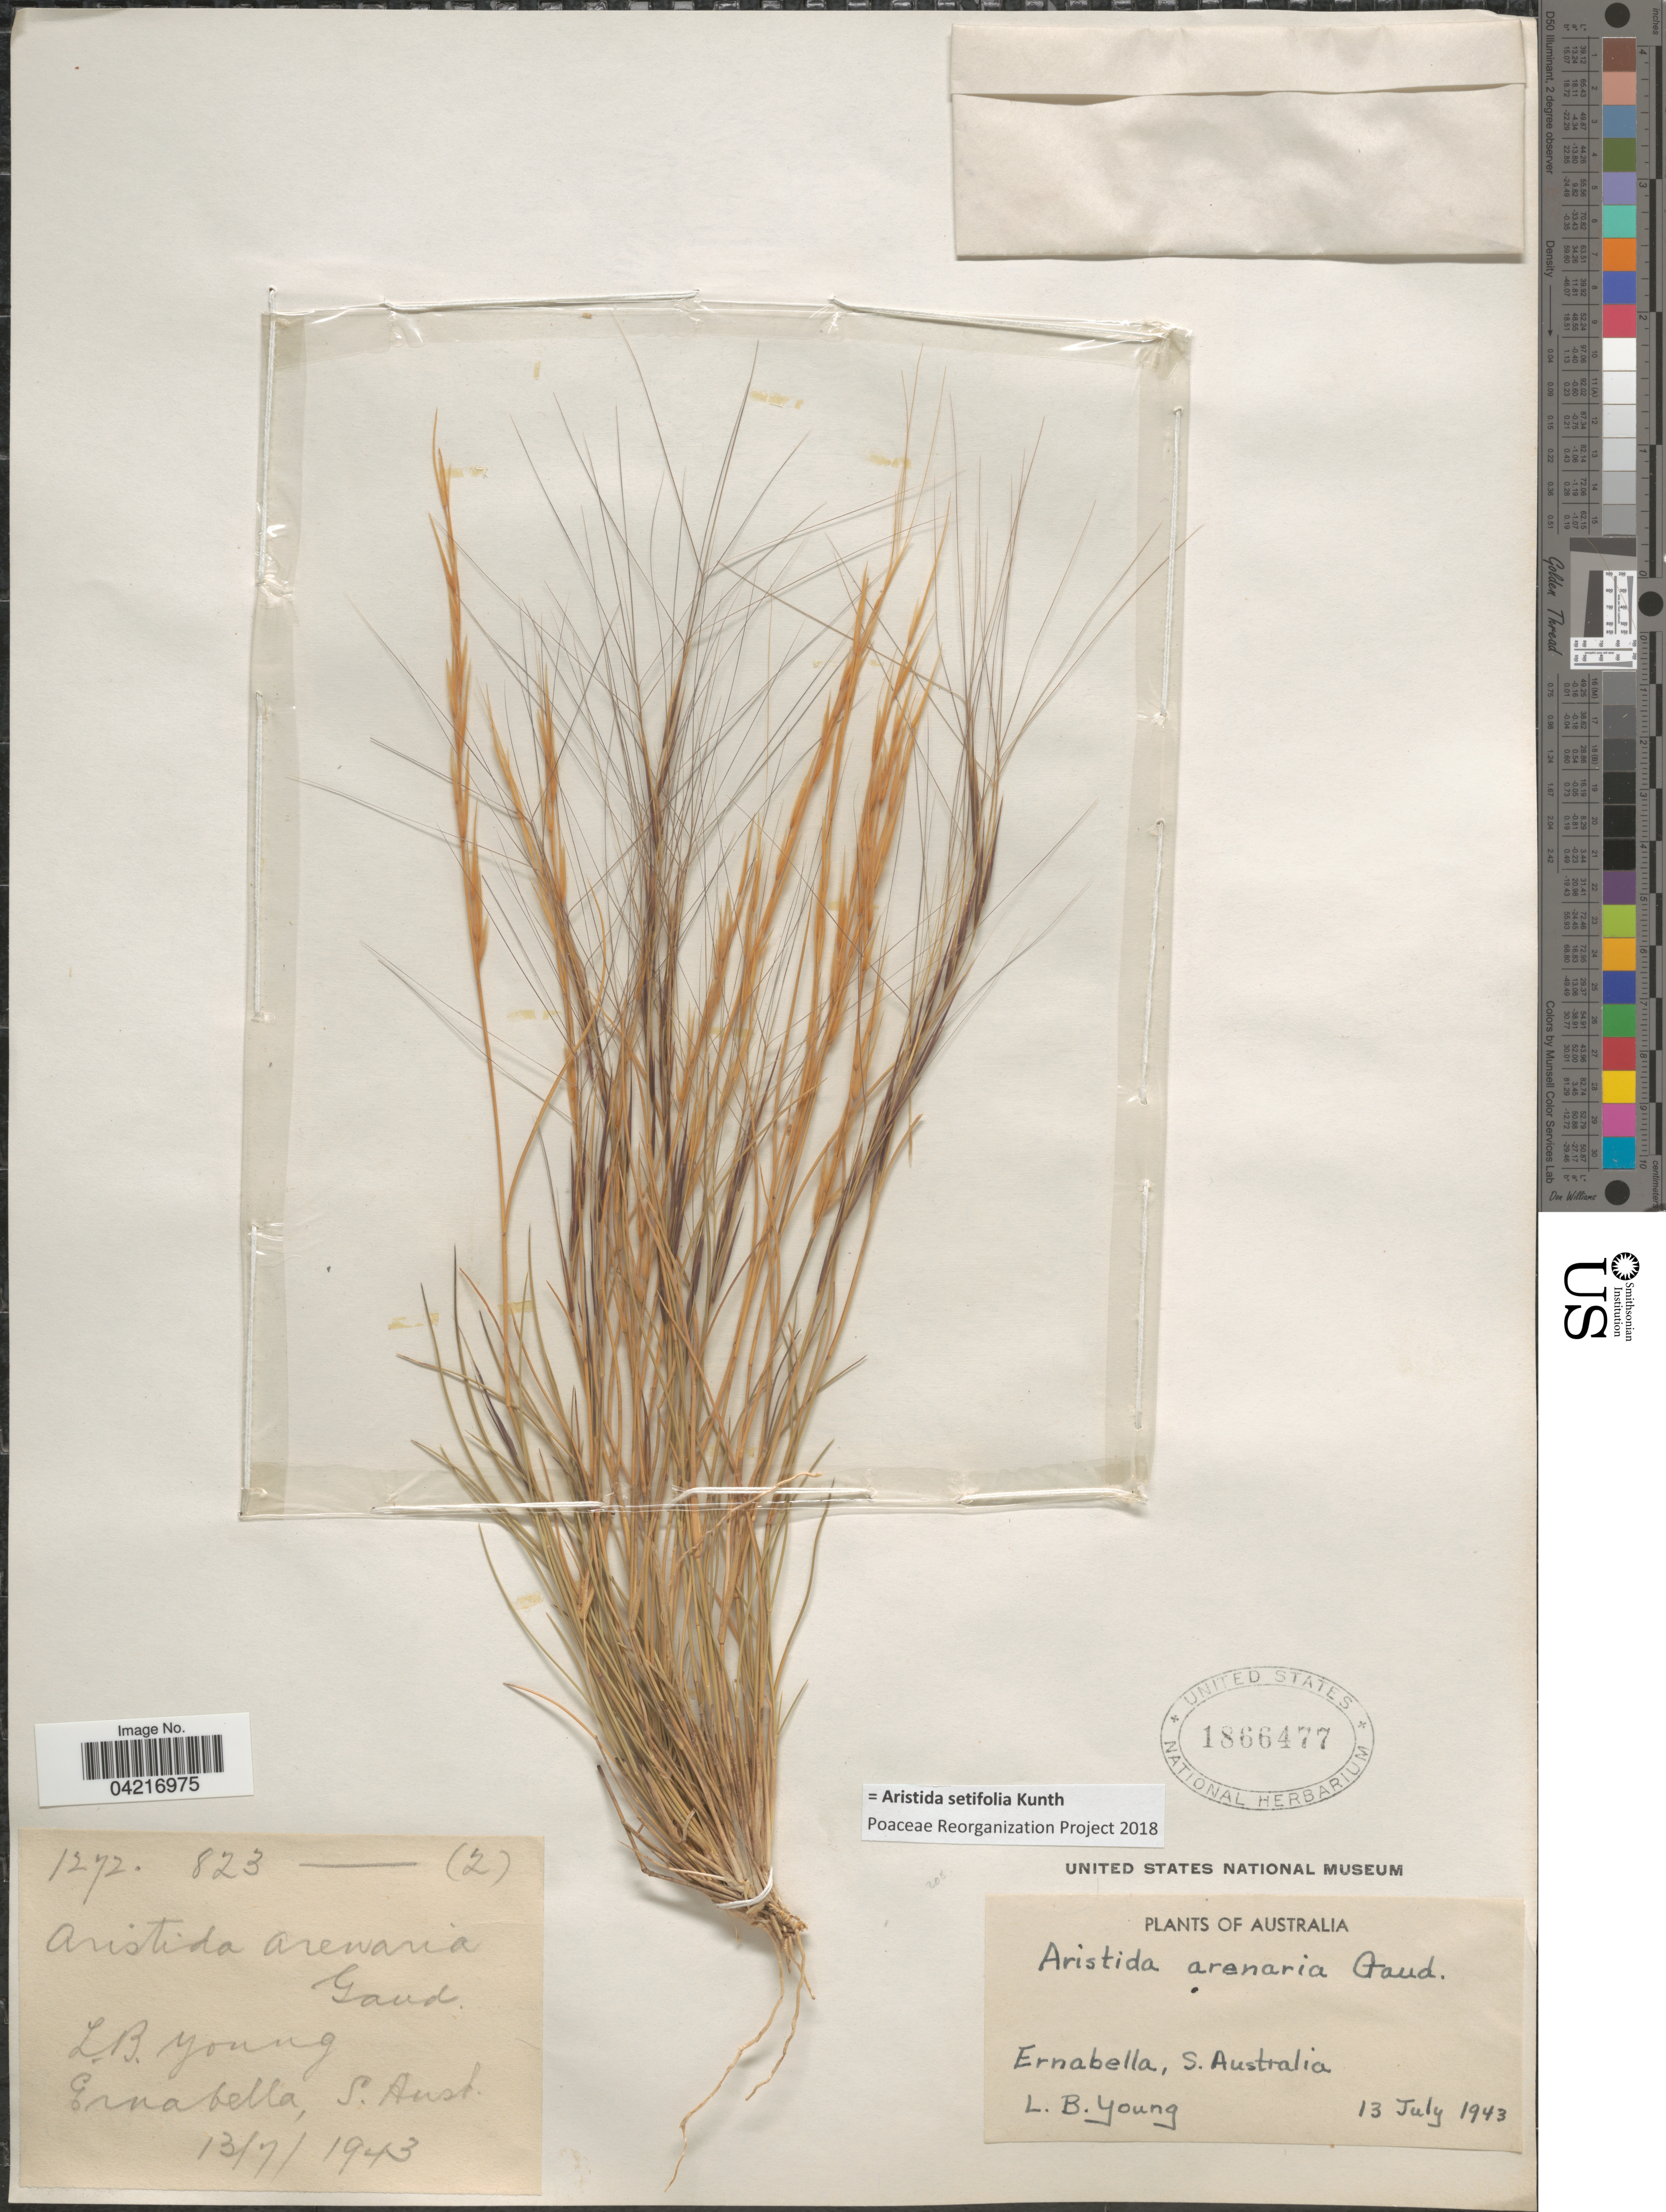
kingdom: Plantae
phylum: Tracheophyta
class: Liliopsida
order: Poales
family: Poaceae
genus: Aristida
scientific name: Aristida setifolia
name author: Kunth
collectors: L. Young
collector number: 1272.823/2?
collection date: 1943-07-13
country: Australia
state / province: South Australia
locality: Ernabella.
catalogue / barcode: US 1866477